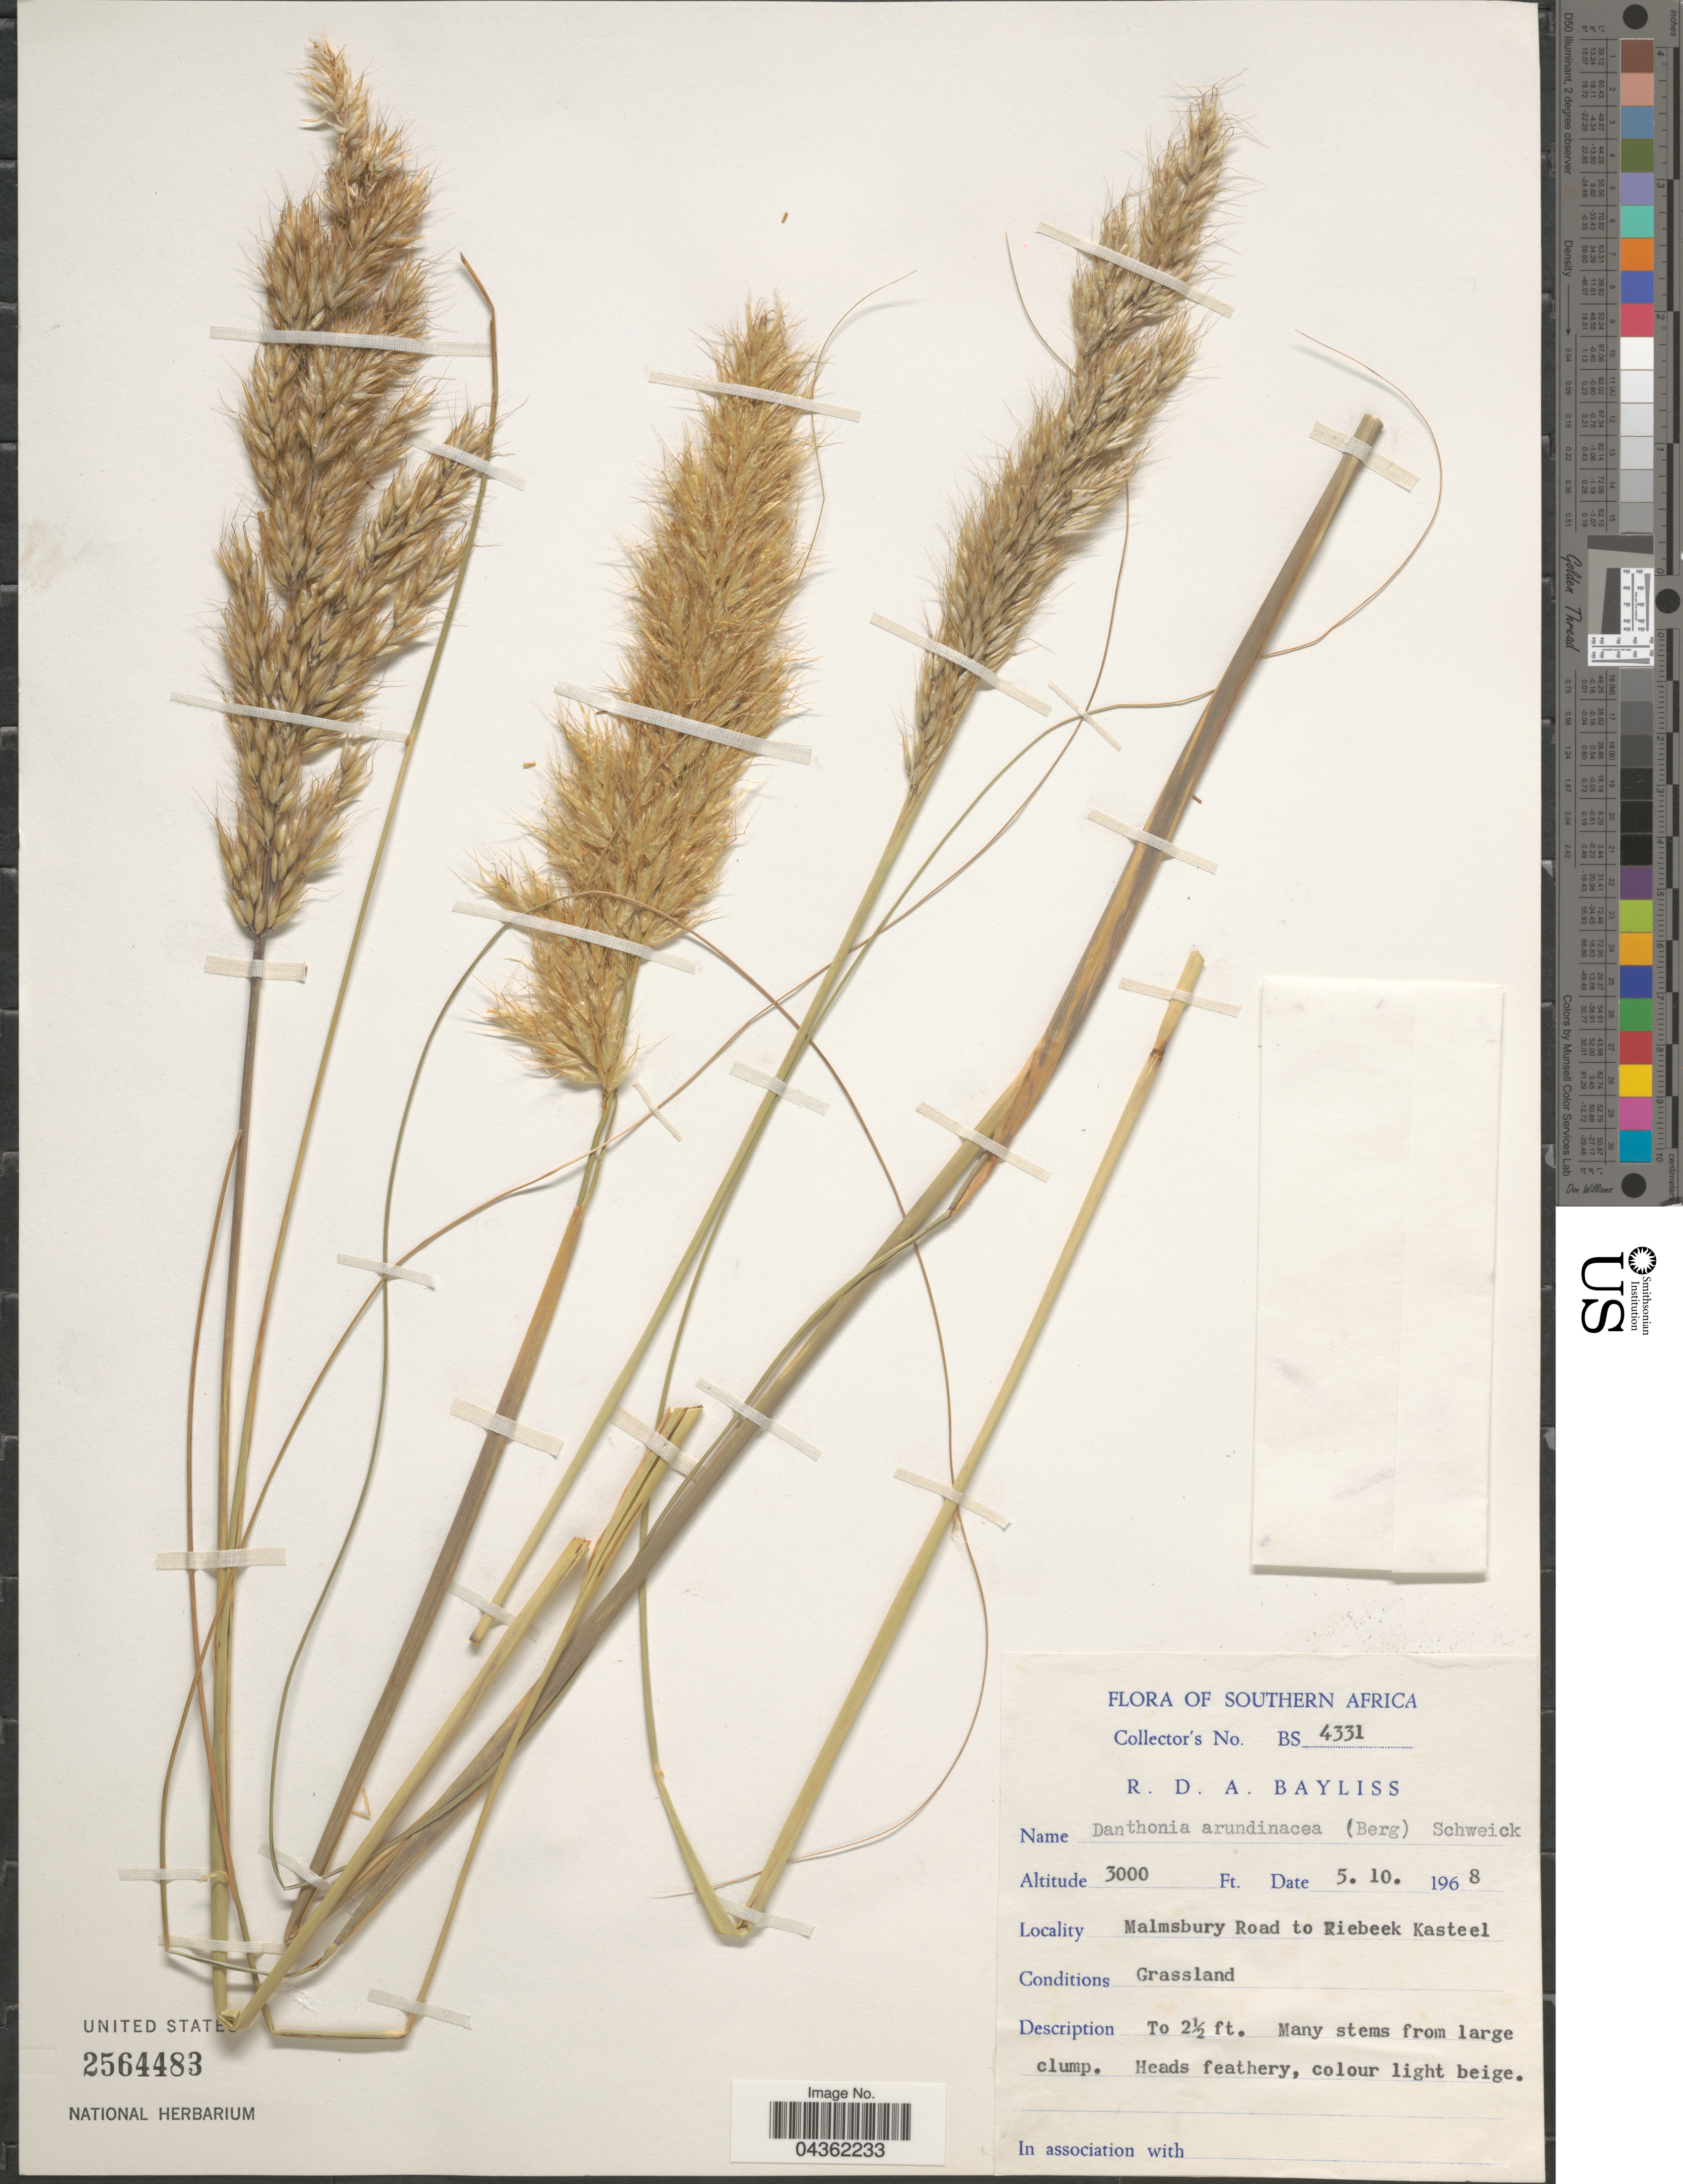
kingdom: Plantae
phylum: Tracheophyta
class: Liliopsida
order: Poales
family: Poaceae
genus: Capeochloa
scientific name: Capeochloa arundinacea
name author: (P.J. Bergius) N.P. Barker & H.P. Linder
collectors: R. Bayliss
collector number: BS4331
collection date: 1968-10-05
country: South Africa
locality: Southern Africa. Malmsbury Road to Riebeek Kasteel.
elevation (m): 914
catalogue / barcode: US 2564483